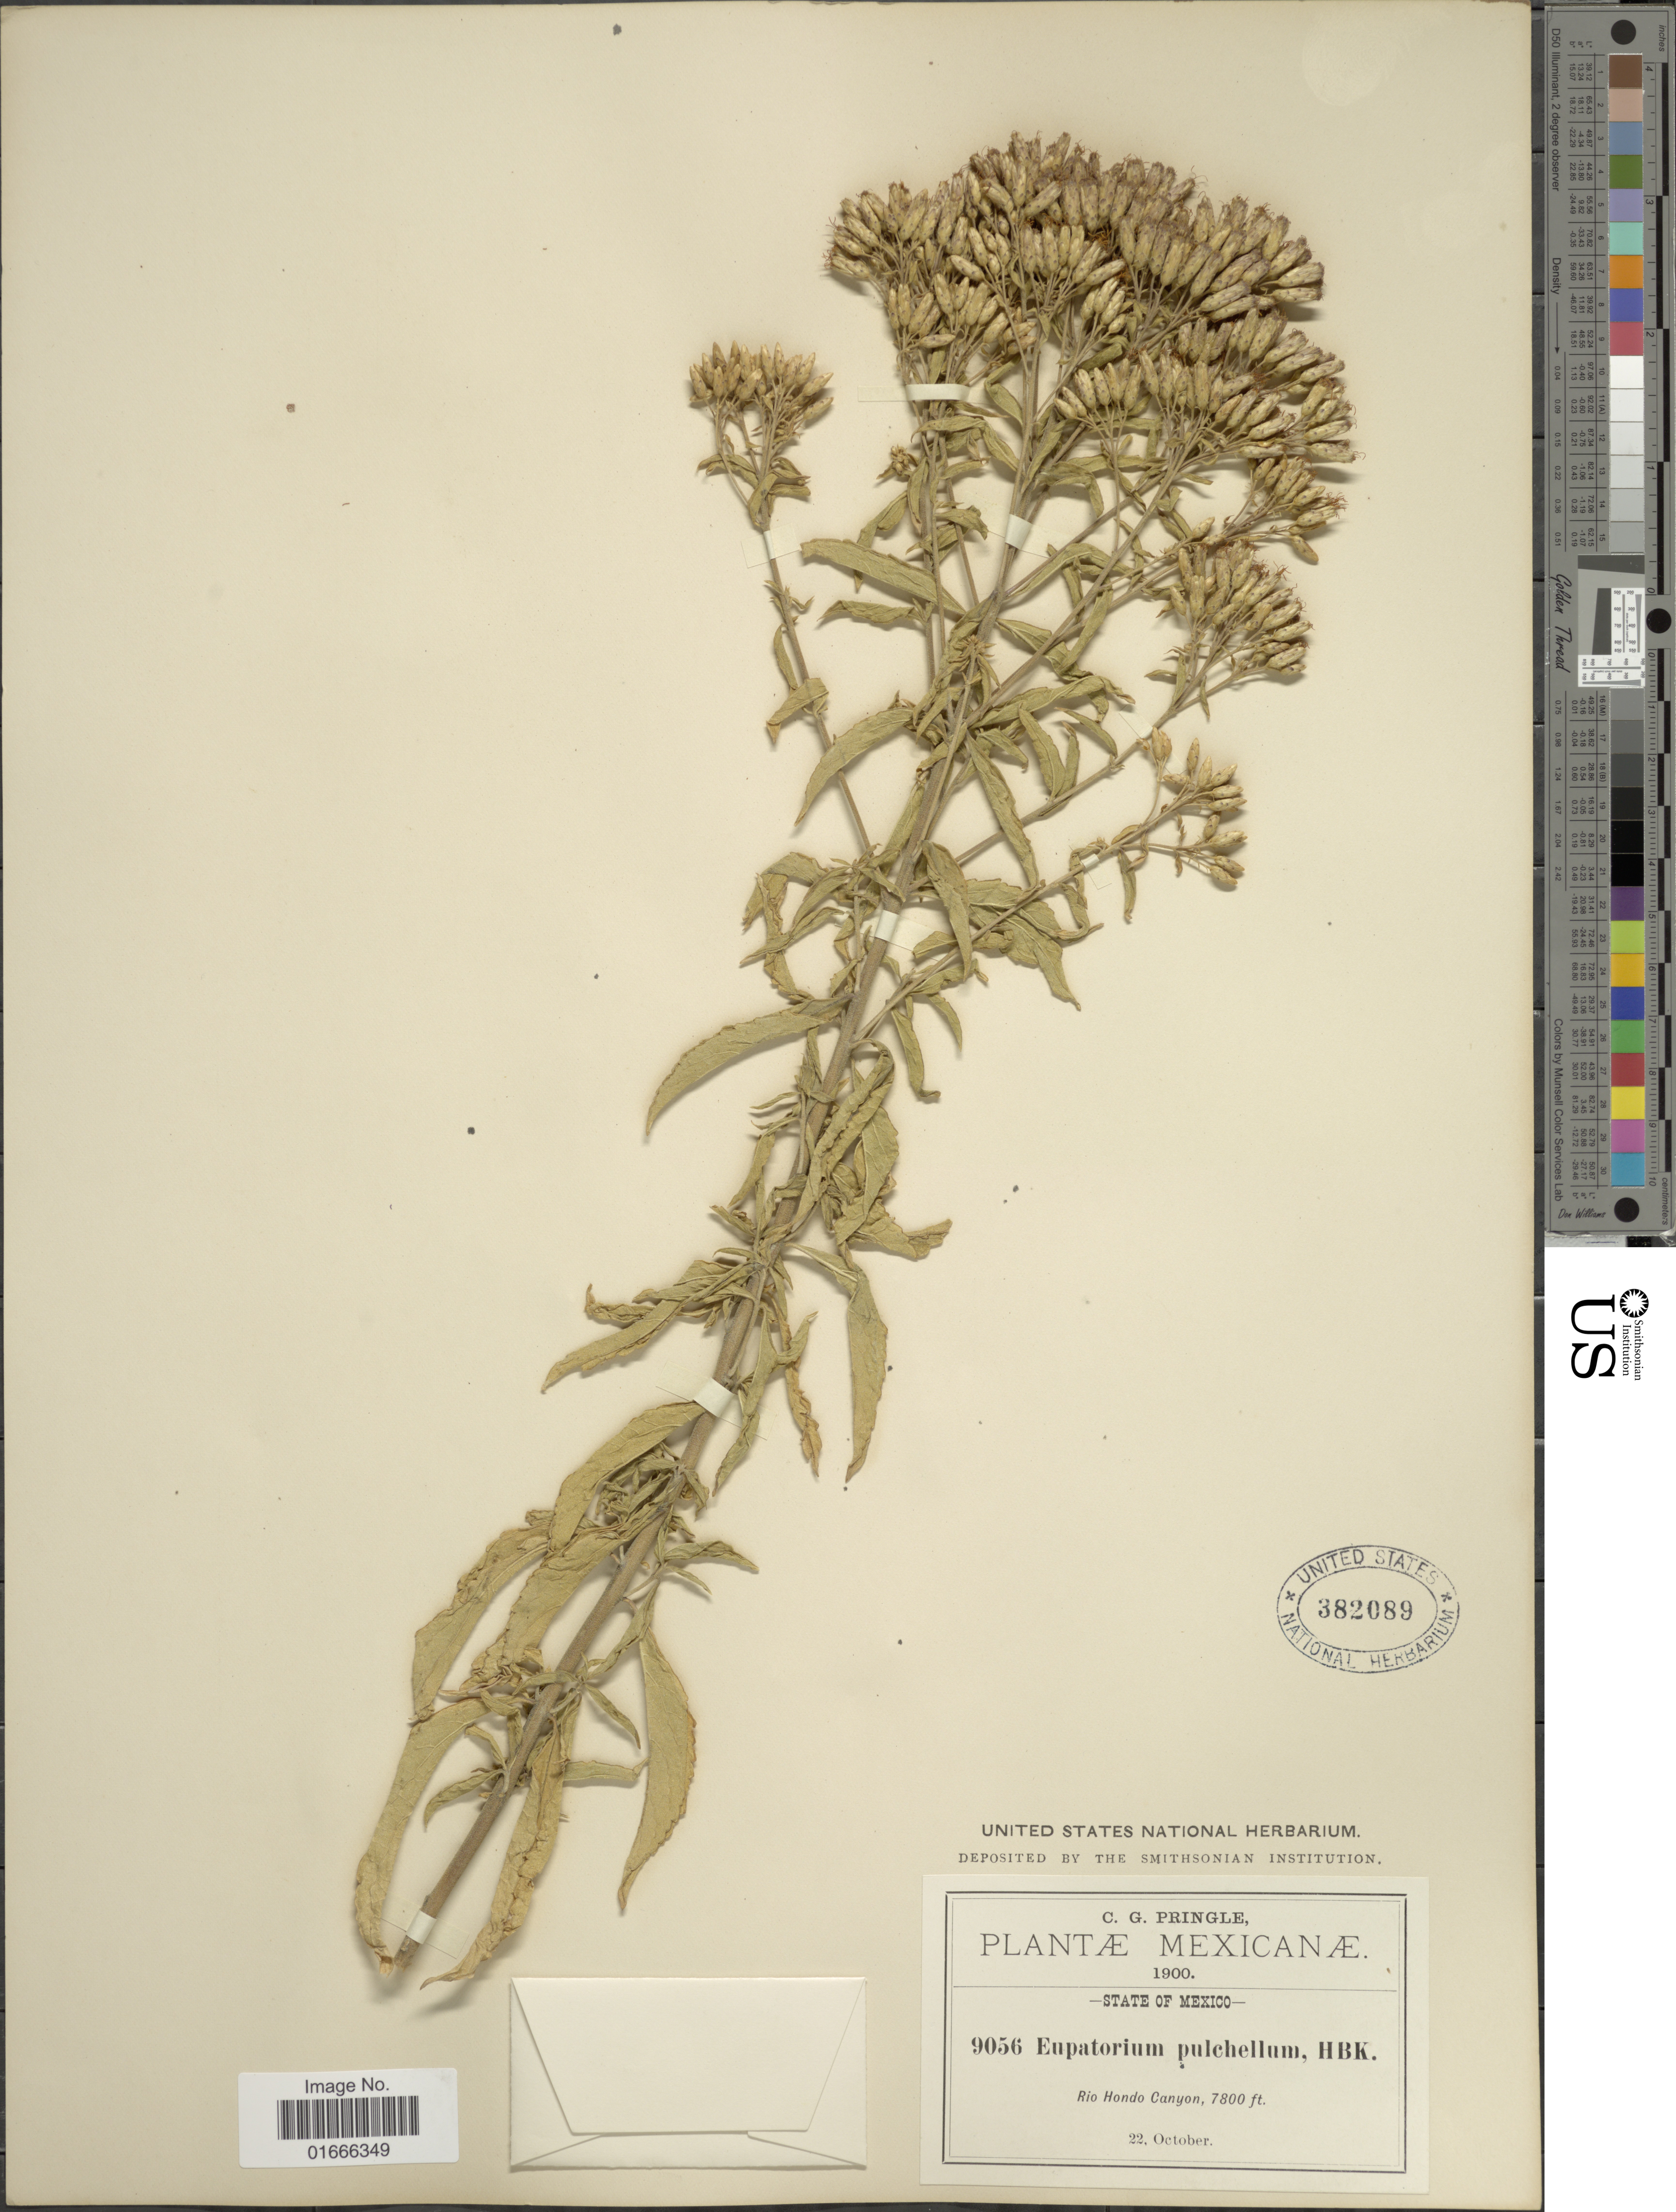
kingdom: Plantae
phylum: Tracheophyta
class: Magnoliopsida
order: Asterales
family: Asteraceae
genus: Chromolaena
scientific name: Chromolaena pulchella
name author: (Kunth) R.M. King & H. Rob.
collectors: C. G. Pringle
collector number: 9056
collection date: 1900-10-22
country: Mexico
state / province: México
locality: Statef of Mexico, Rio Hondo Canyon.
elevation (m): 2377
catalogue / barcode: US 382089